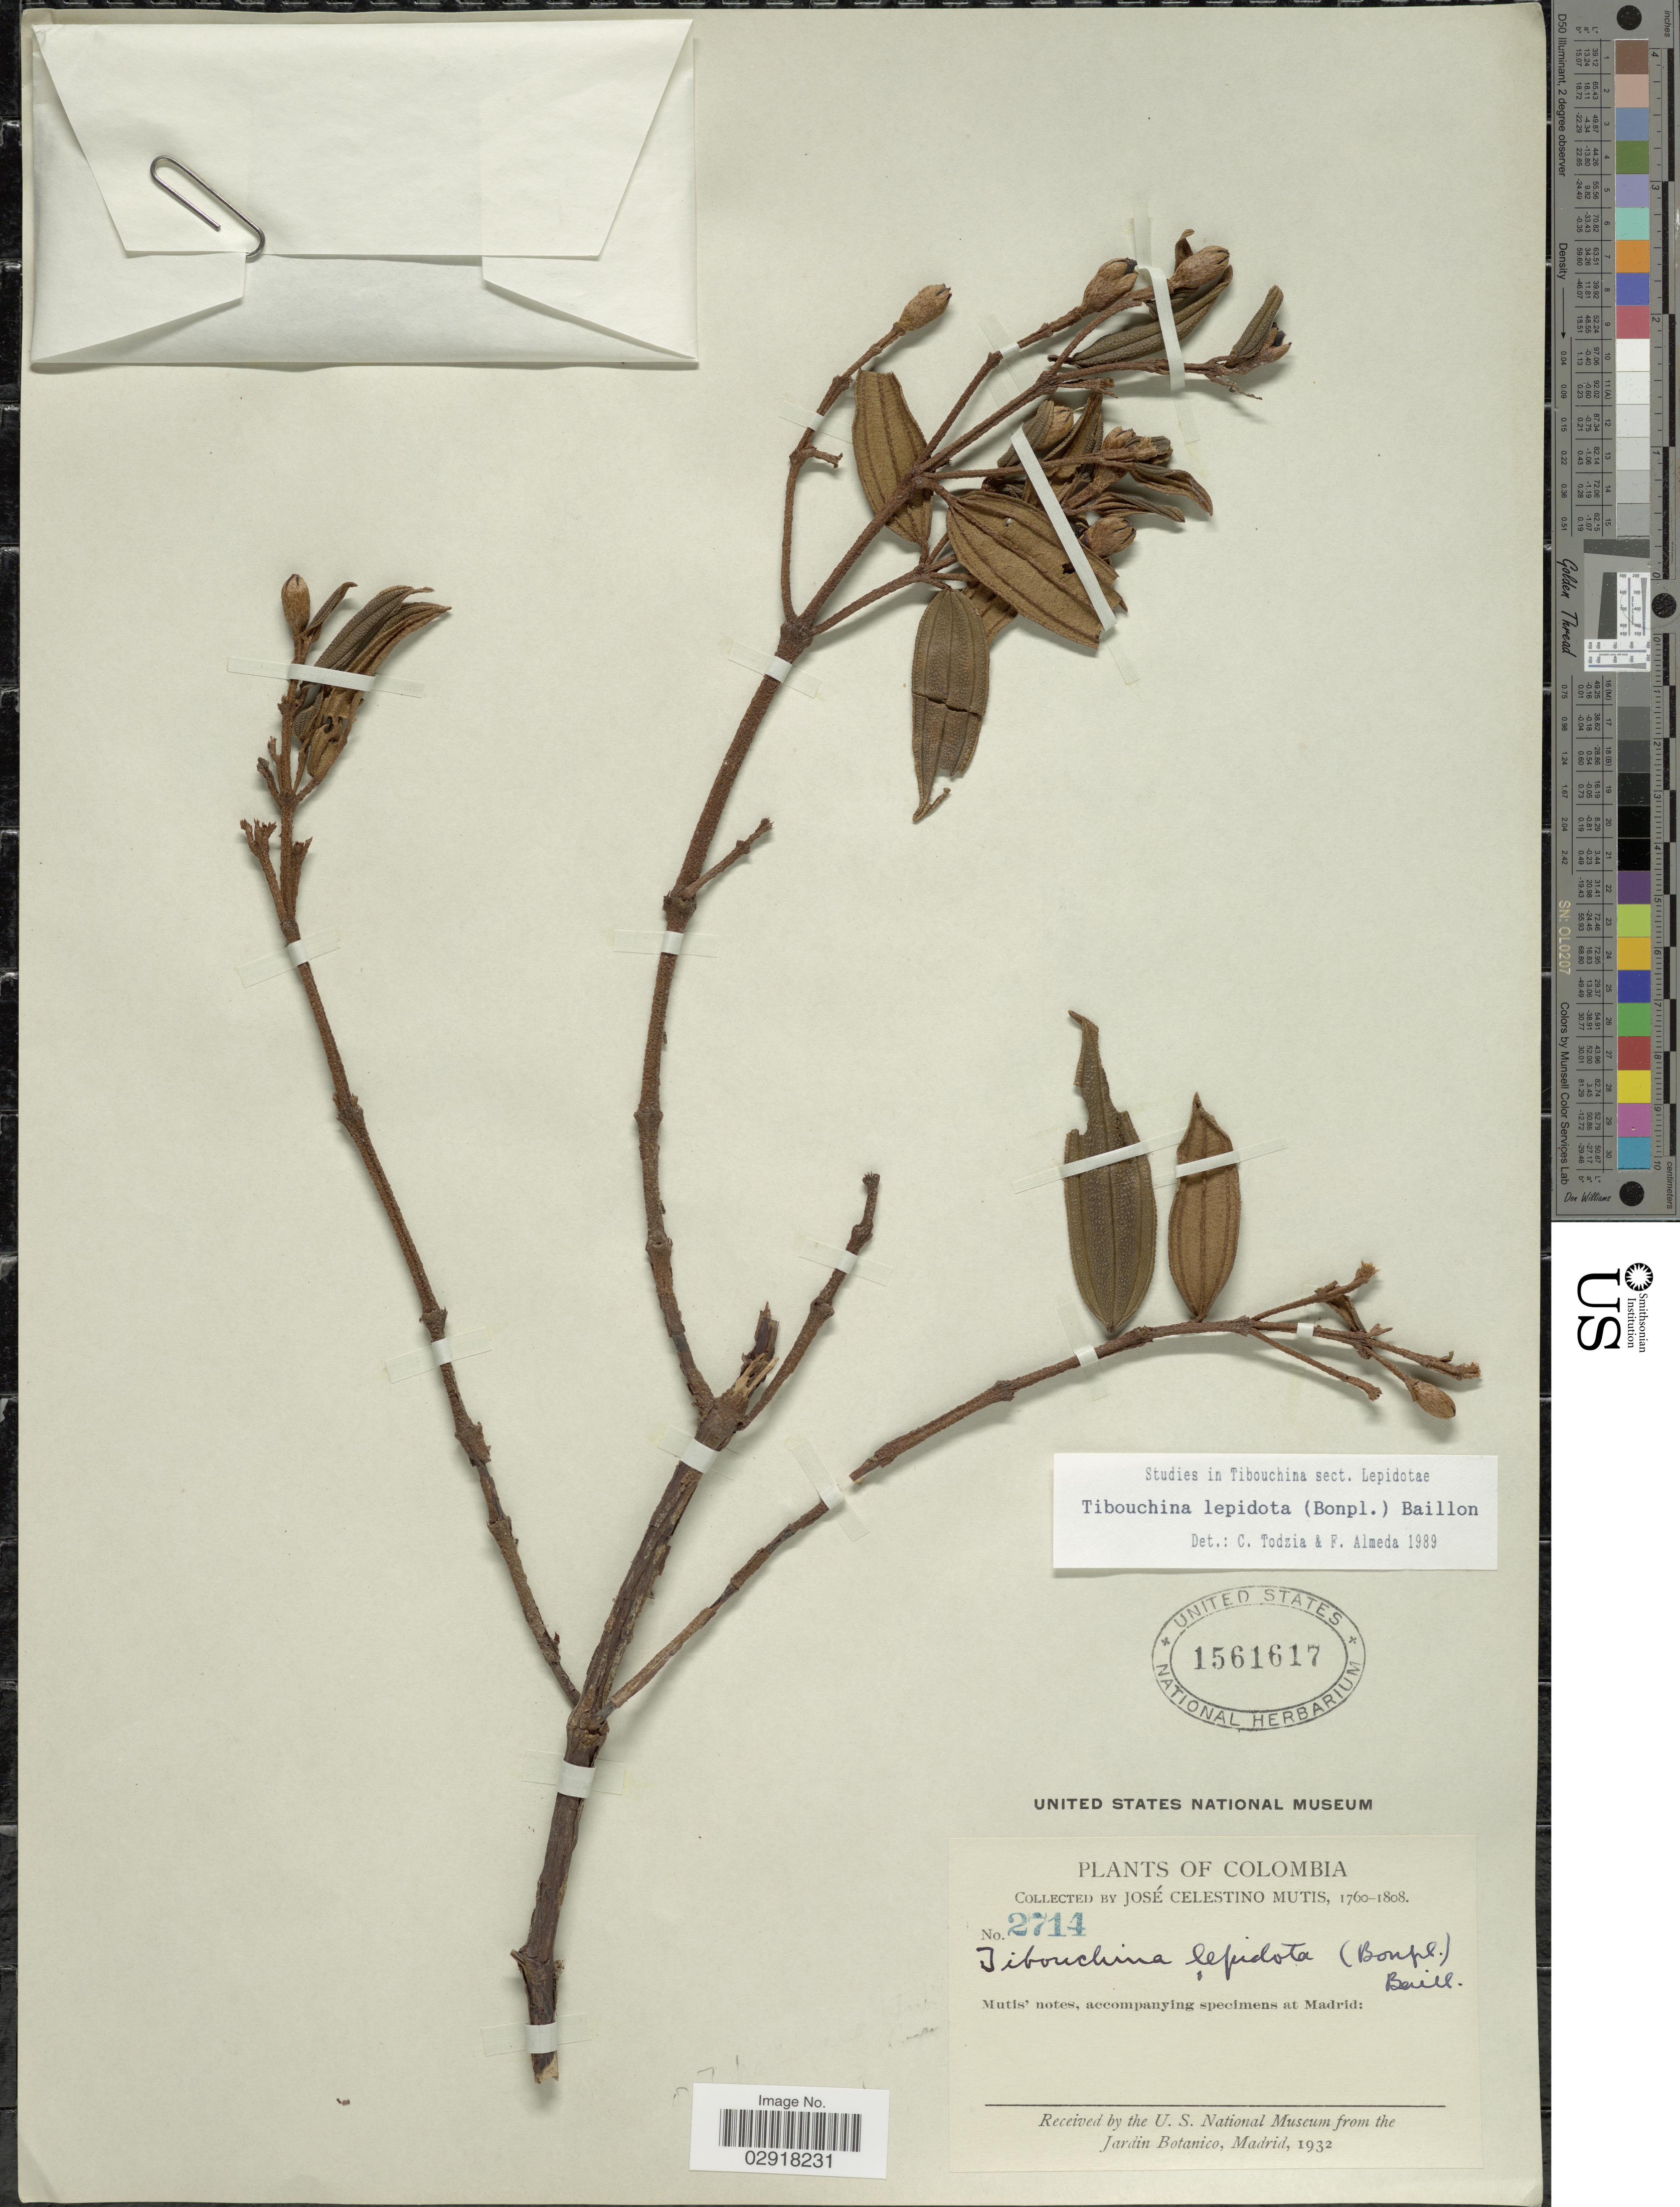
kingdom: Plantae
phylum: Tracheophyta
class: Magnoliopsida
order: Myrtales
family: Melastomataceae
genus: Andesanthus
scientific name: Andesanthus lepidotus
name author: (Humb. & Bonpl.) P.J.F. Guim. & Michelang.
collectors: J. C. B. Mutis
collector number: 2714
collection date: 1760/1808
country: Colombia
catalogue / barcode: US 1561617